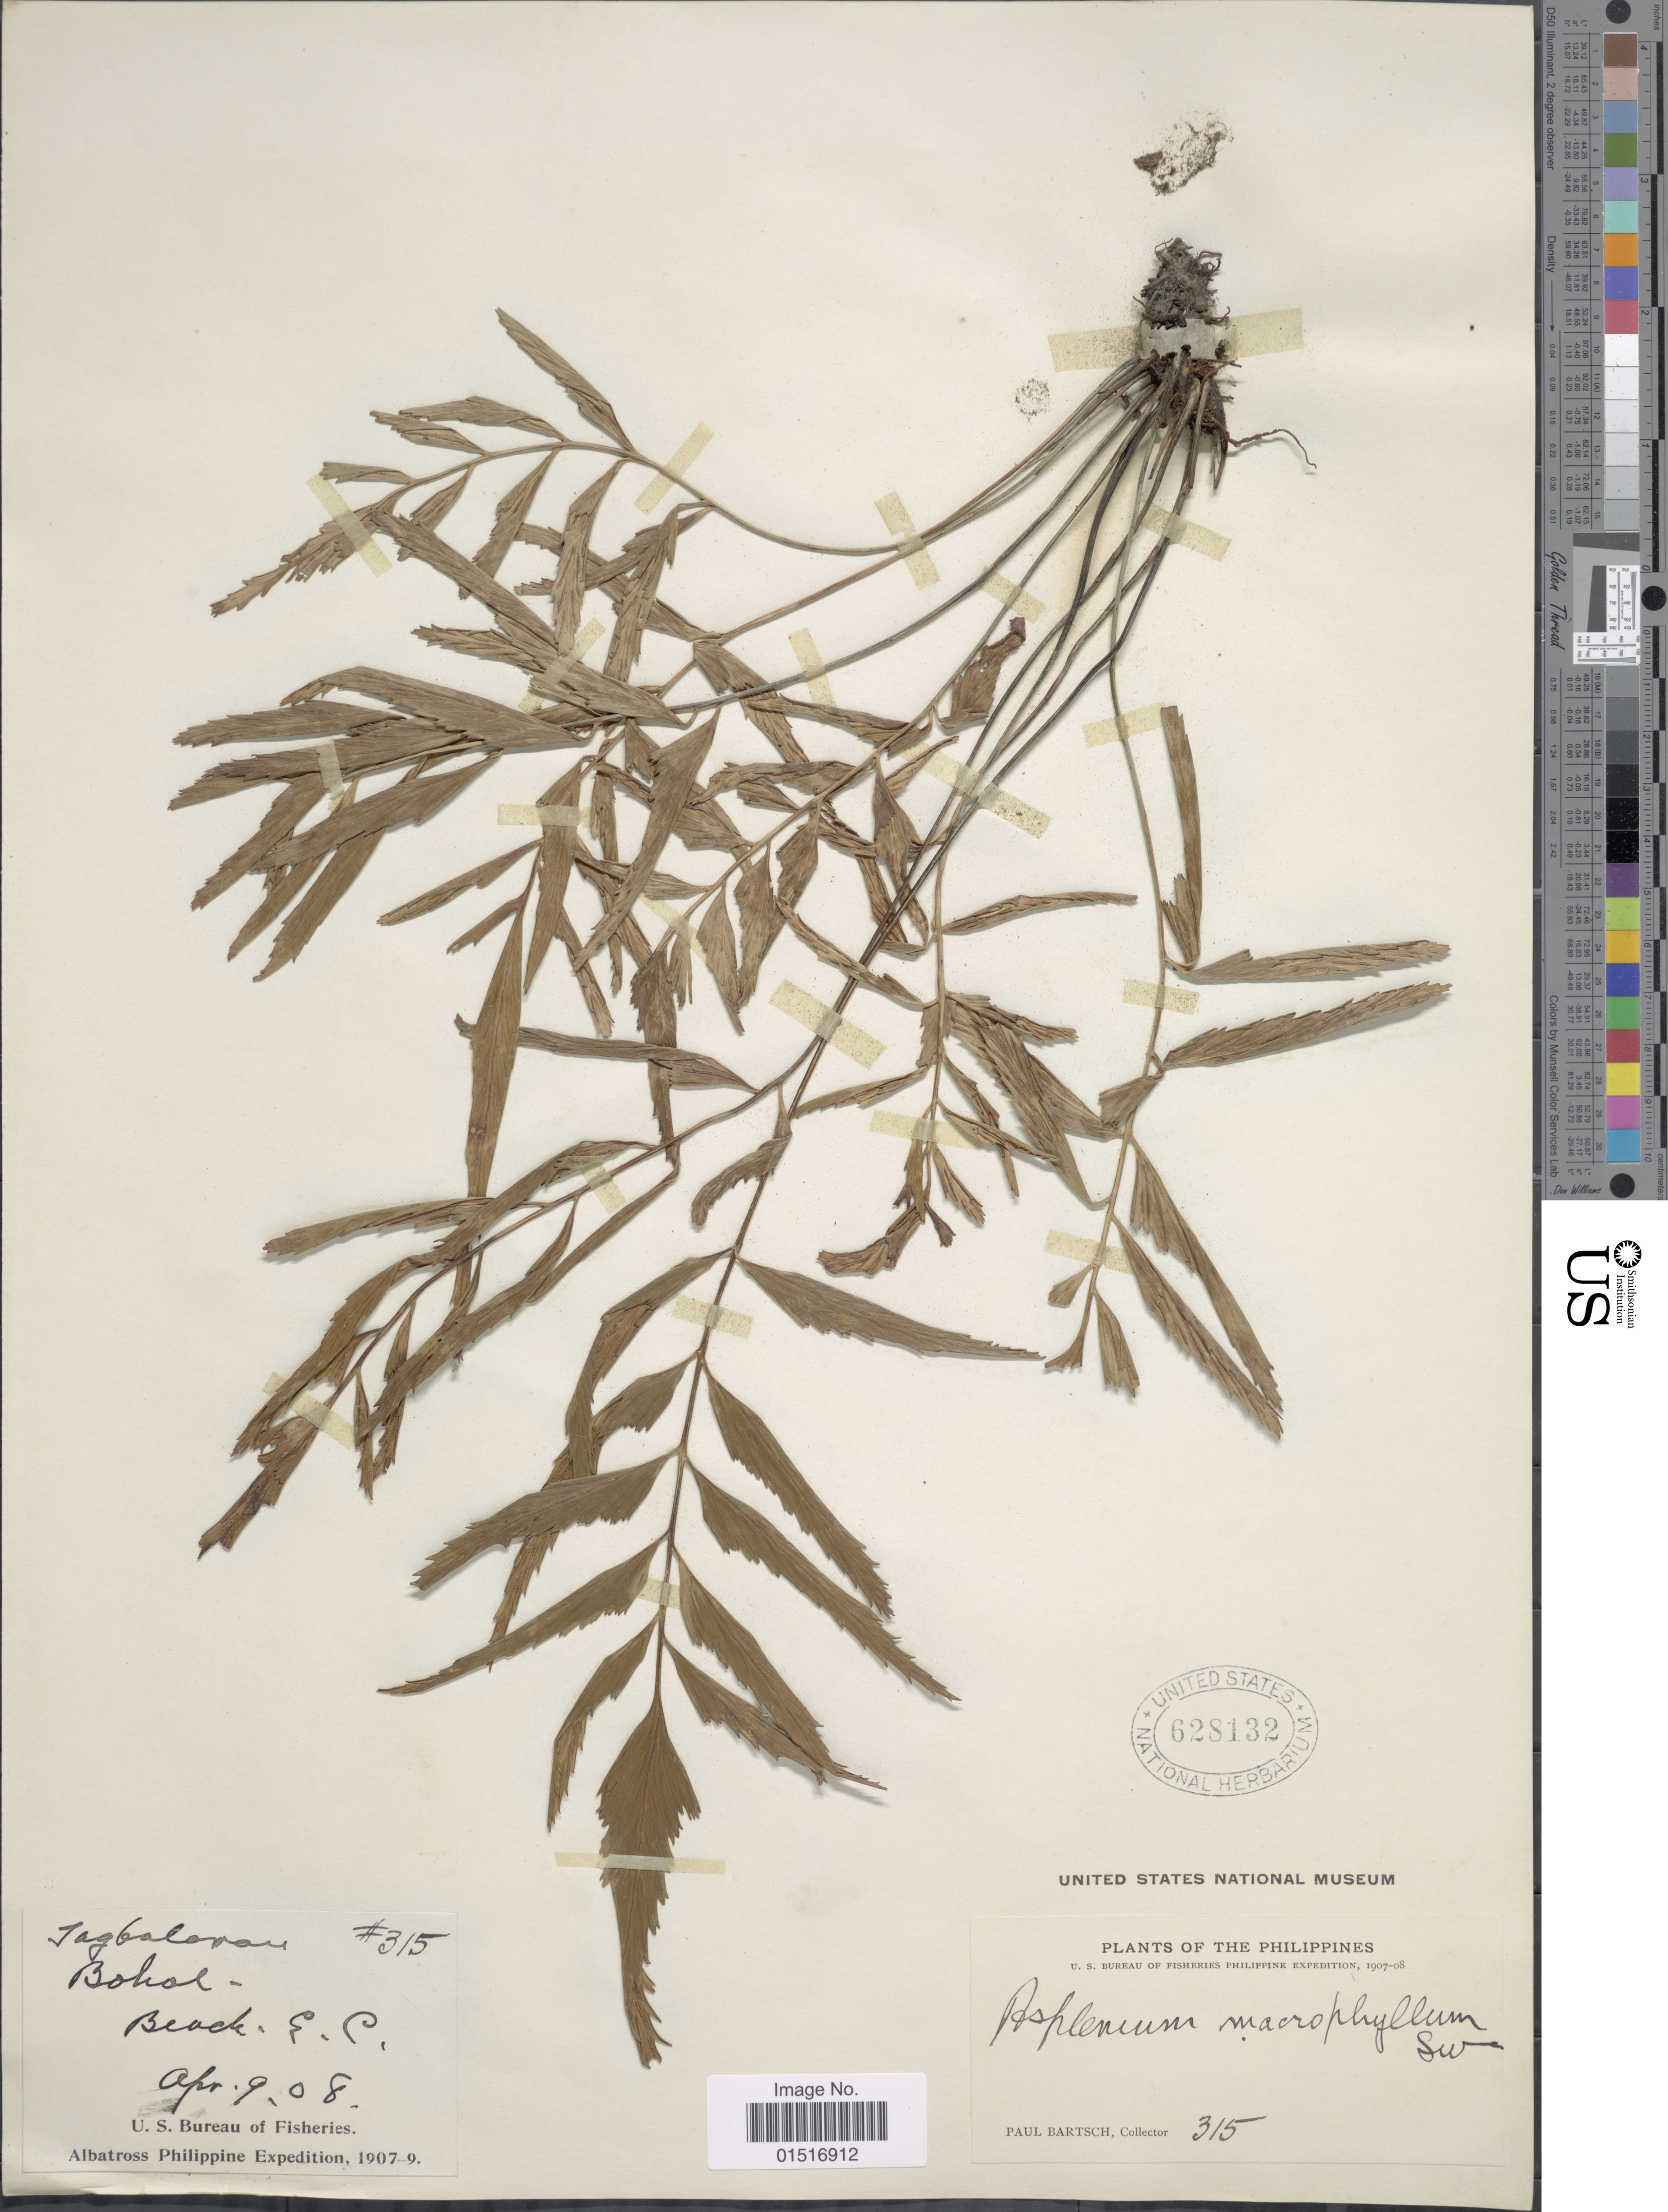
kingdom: Plantae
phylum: Tracheophyta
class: Polypodiopsida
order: Polypodiales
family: Aspleniaceae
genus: Asplenium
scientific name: Asplenium polyodon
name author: G. Forst.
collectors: P. Bartsch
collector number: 315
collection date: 1908-04-09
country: Philippines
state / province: Central Visayas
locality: Bohol, Beach. E. C.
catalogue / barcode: US 628132